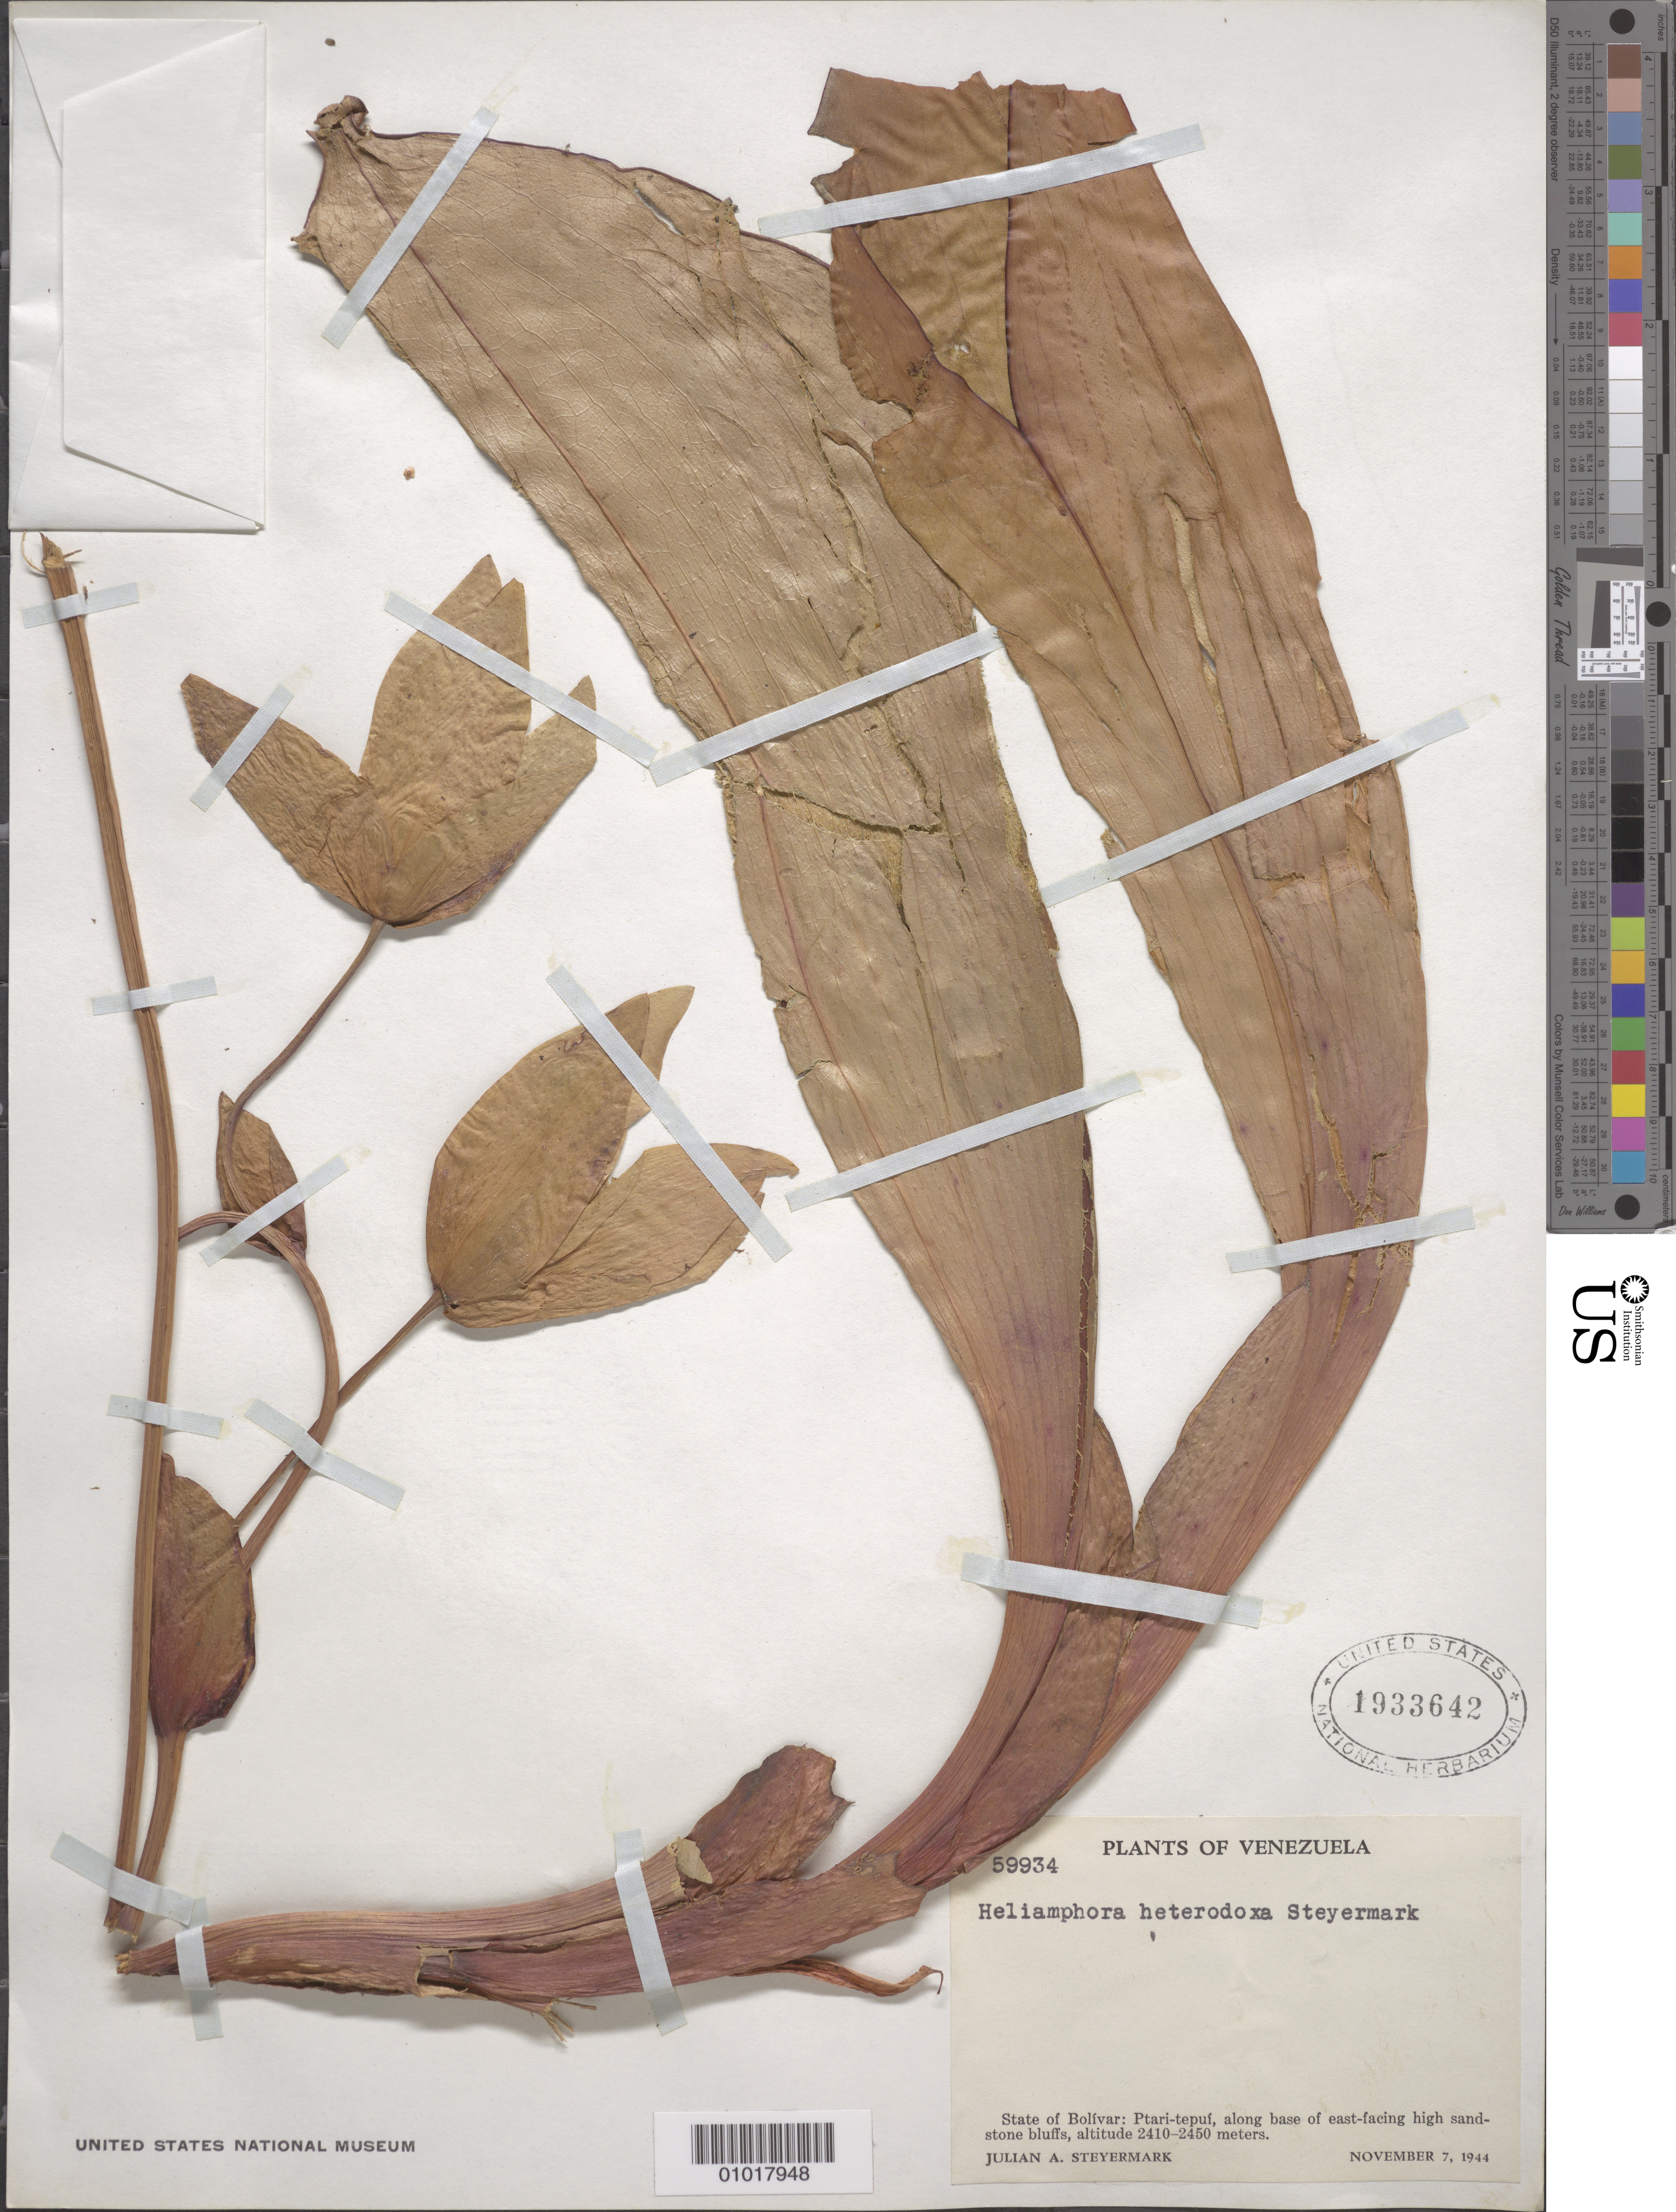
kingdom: Plantae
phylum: Tracheophyta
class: Magnoliopsida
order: Ericales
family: Sarraceniaceae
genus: Heliamphora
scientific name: Heliamphora heterodoxa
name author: Steyerm.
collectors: J. Steyermark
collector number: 59934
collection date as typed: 7-Nov-44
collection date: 1944-11-07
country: Venezuela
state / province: Bolívar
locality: Ptari-tepui, along base of east-facing high sandstone bluffs.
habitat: Base of high-standing bluffs.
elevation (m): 2410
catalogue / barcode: US 1933642